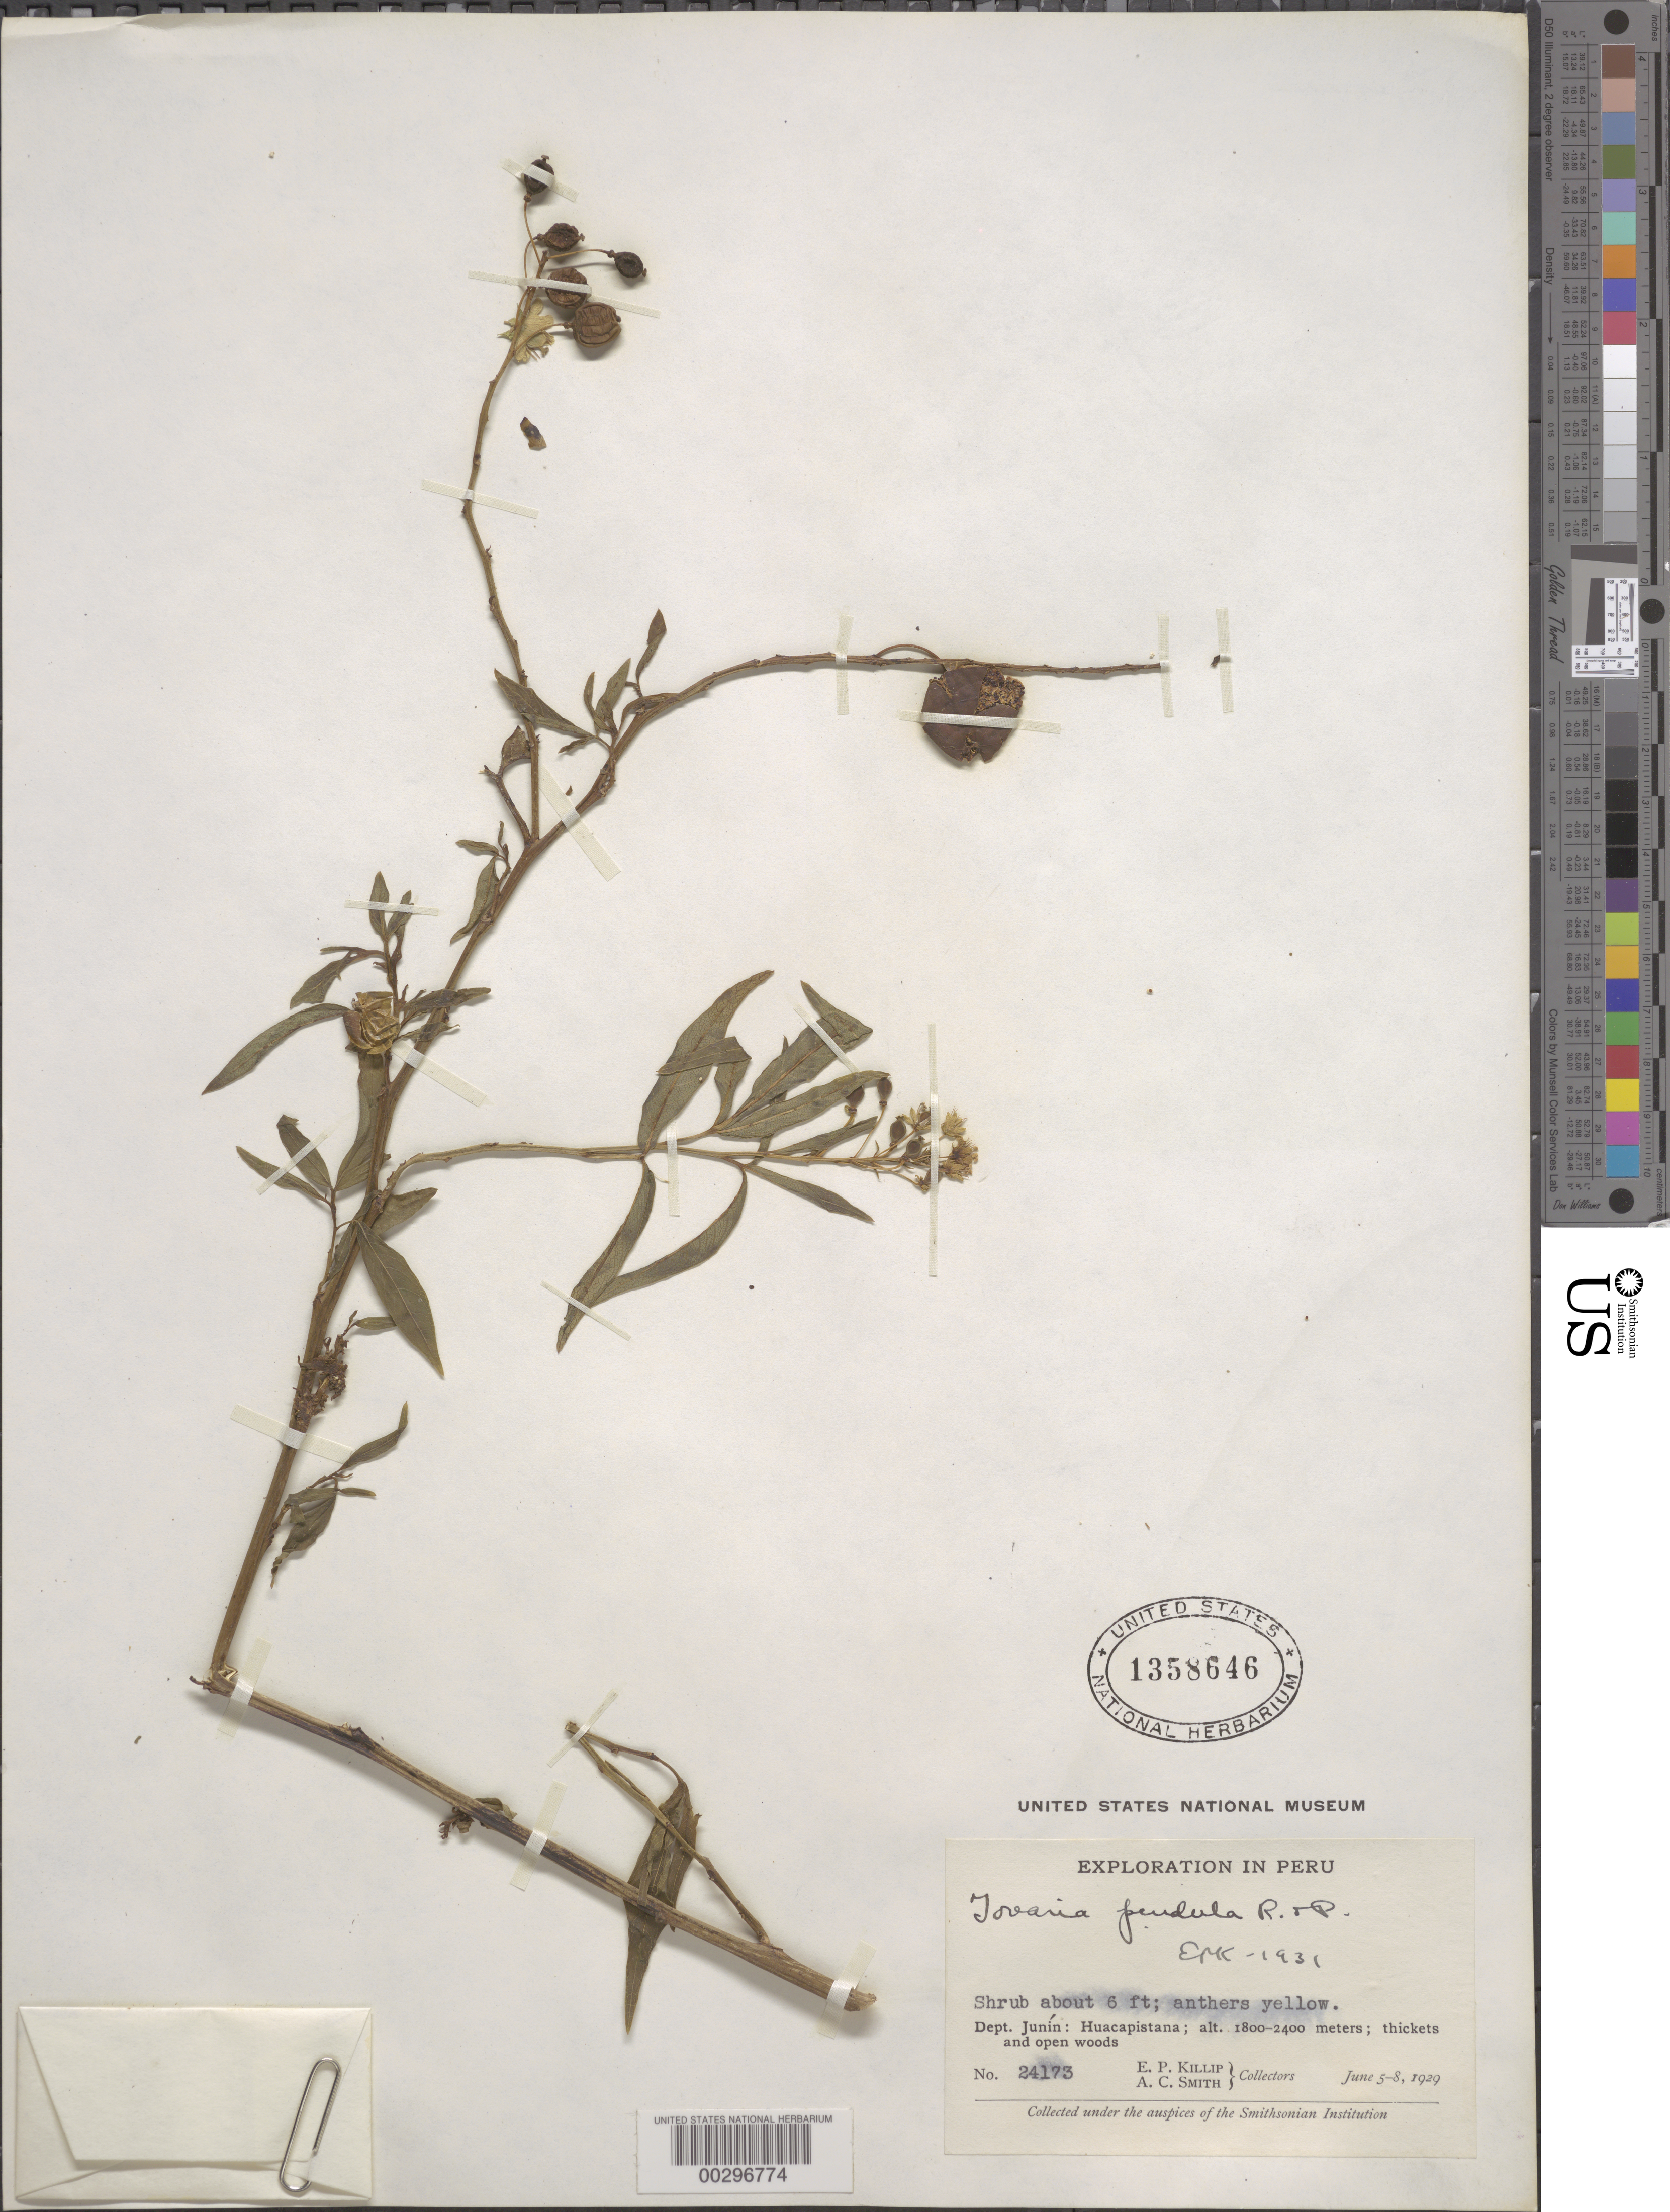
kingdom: Plantae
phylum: Tracheophyta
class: Magnoliopsida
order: Brassicales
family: Tovariaceae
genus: Tovaria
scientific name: Tovaria pendula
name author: Ruiz & Pav.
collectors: E. P. Killip & A. C. Smith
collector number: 24173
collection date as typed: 05 Jun 1929 to 08 Jun 1929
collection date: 1929-06-05/1929-06-08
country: Peru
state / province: Junín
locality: Huacapistana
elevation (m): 1800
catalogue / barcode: US 1358646